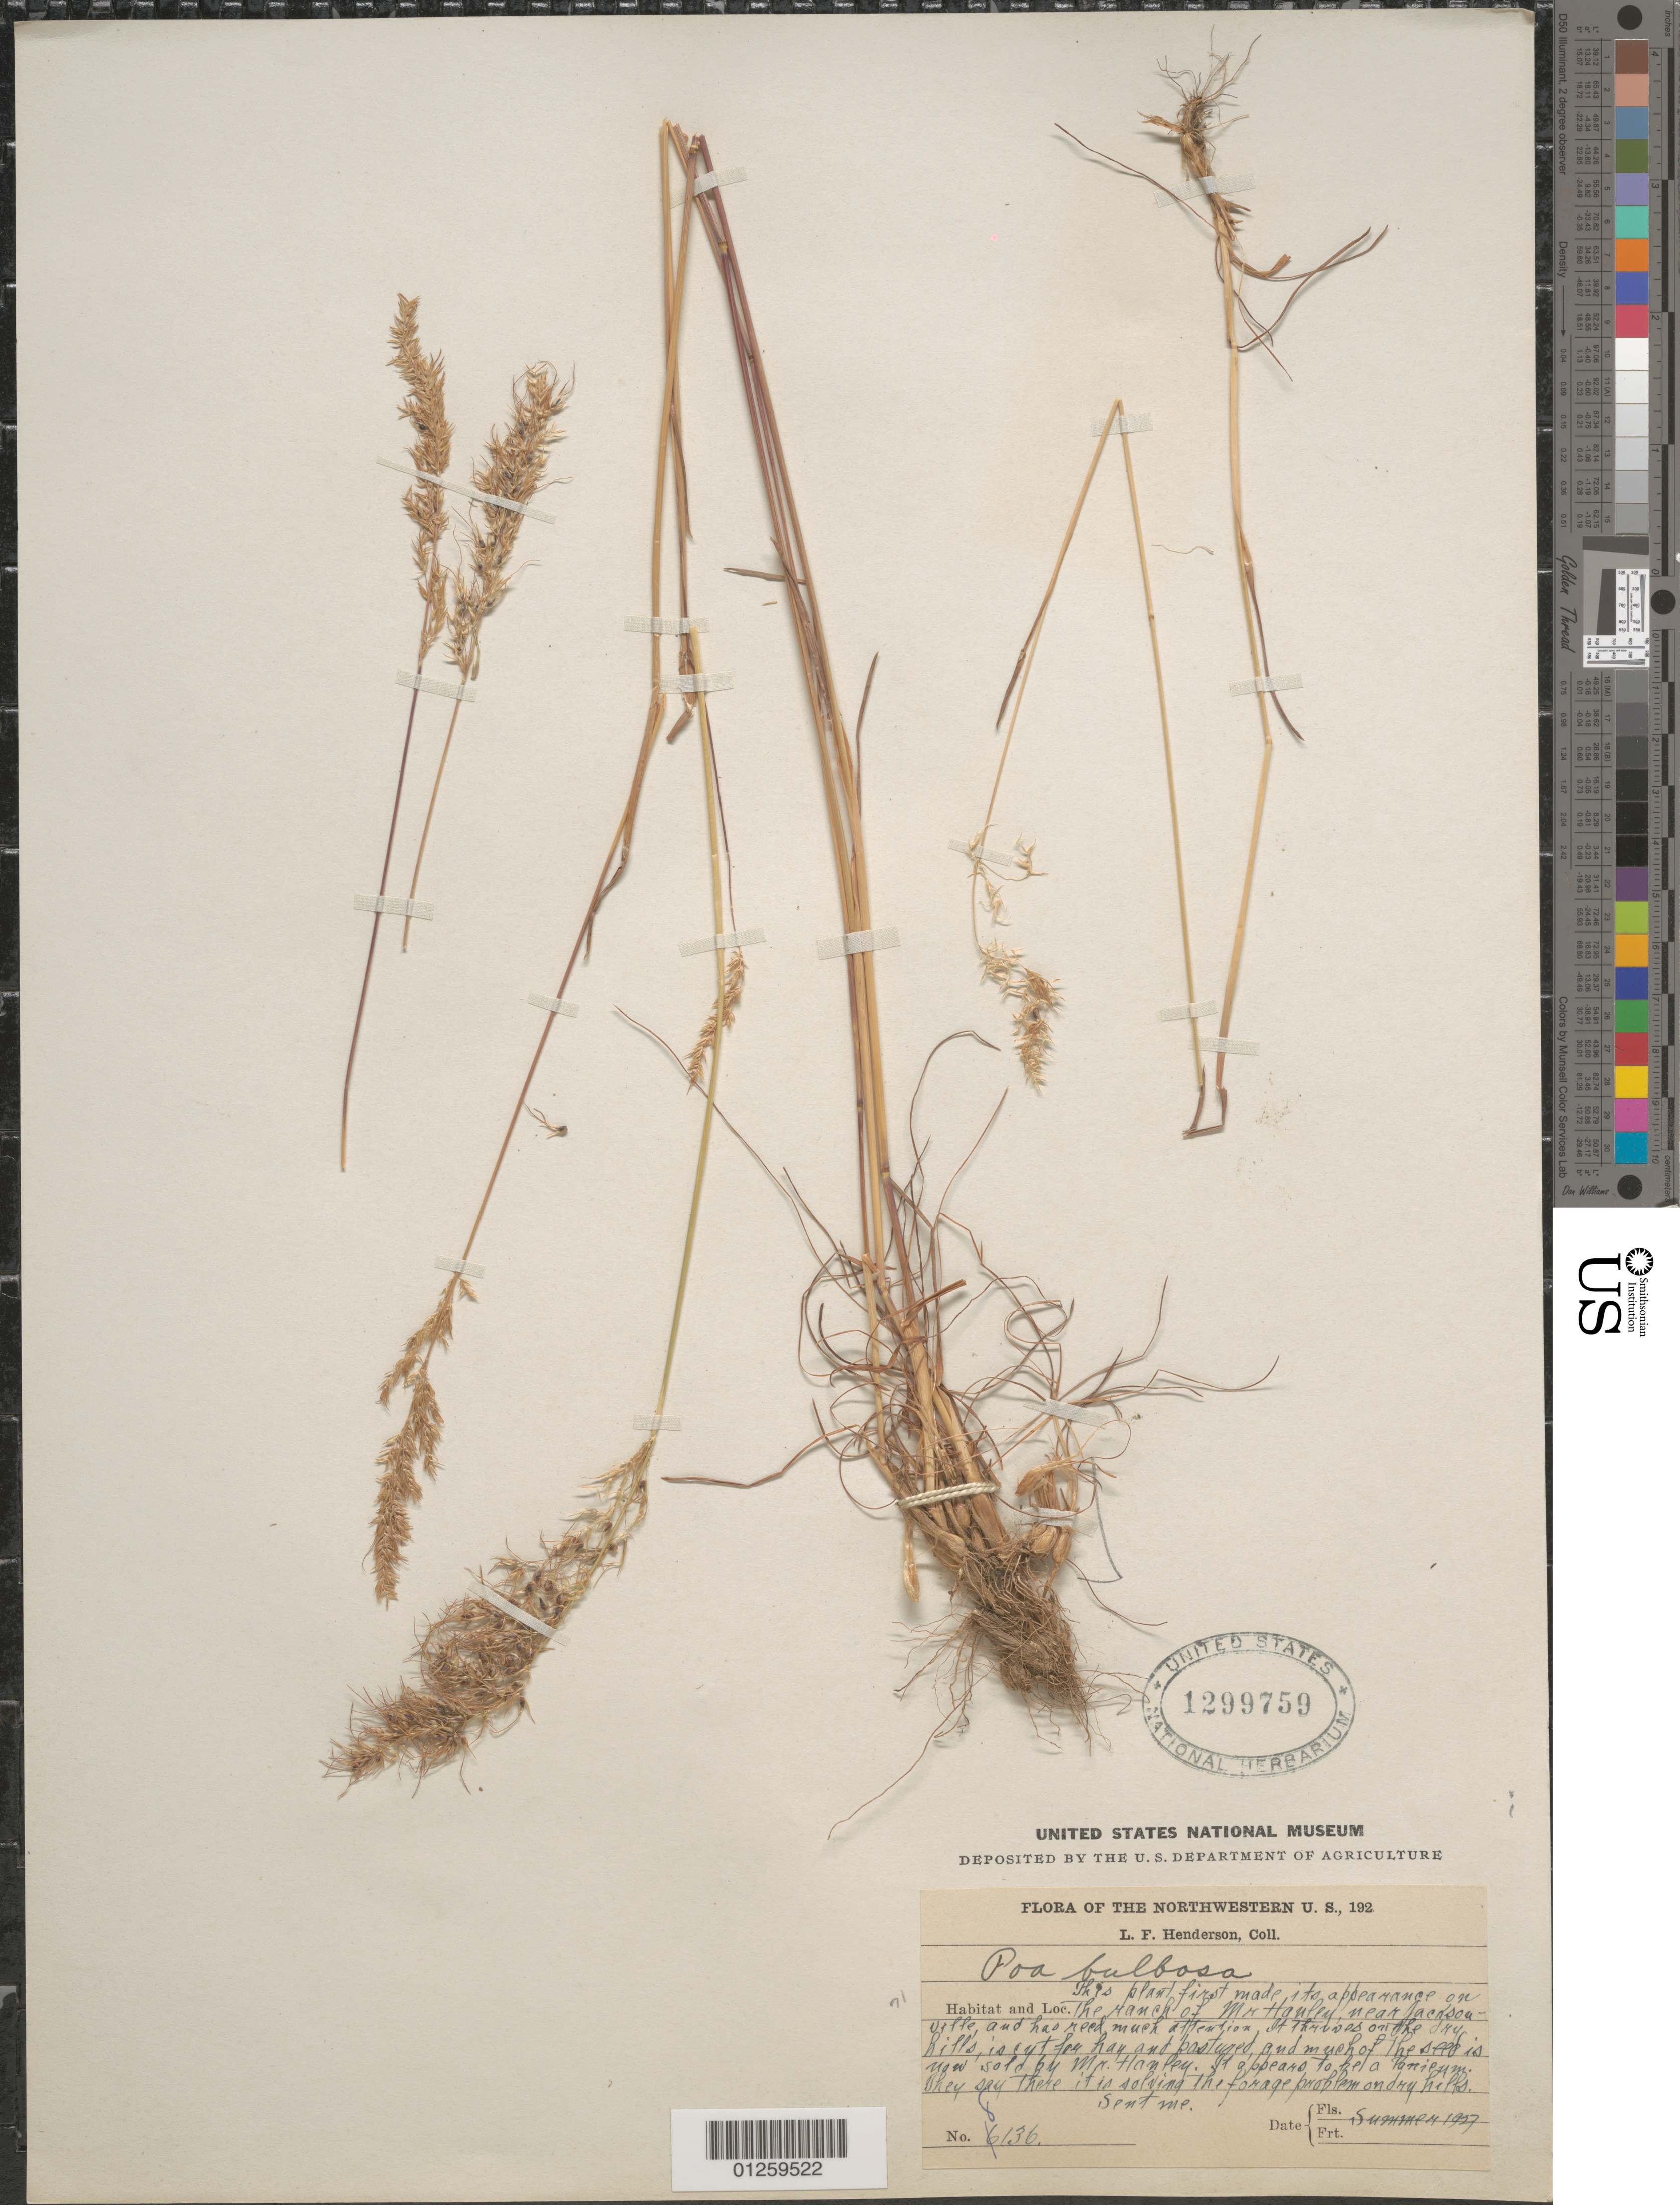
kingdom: Plantae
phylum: Tracheophyta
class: Liliopsida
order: Poales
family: Poaceae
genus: Poa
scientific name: Poa iconia var. iconia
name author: Azn.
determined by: Soreng, Robert J., Research Associate (BOT), Smithsonian Institution - National Museum of Natural History (UNITED STATES)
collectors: L. Henderson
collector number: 8136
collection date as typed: Summer 1927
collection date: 1927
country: United States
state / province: Oregon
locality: Ranch of Mr Hanley near Jacksonville.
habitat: Dry hills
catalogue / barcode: US 1299759